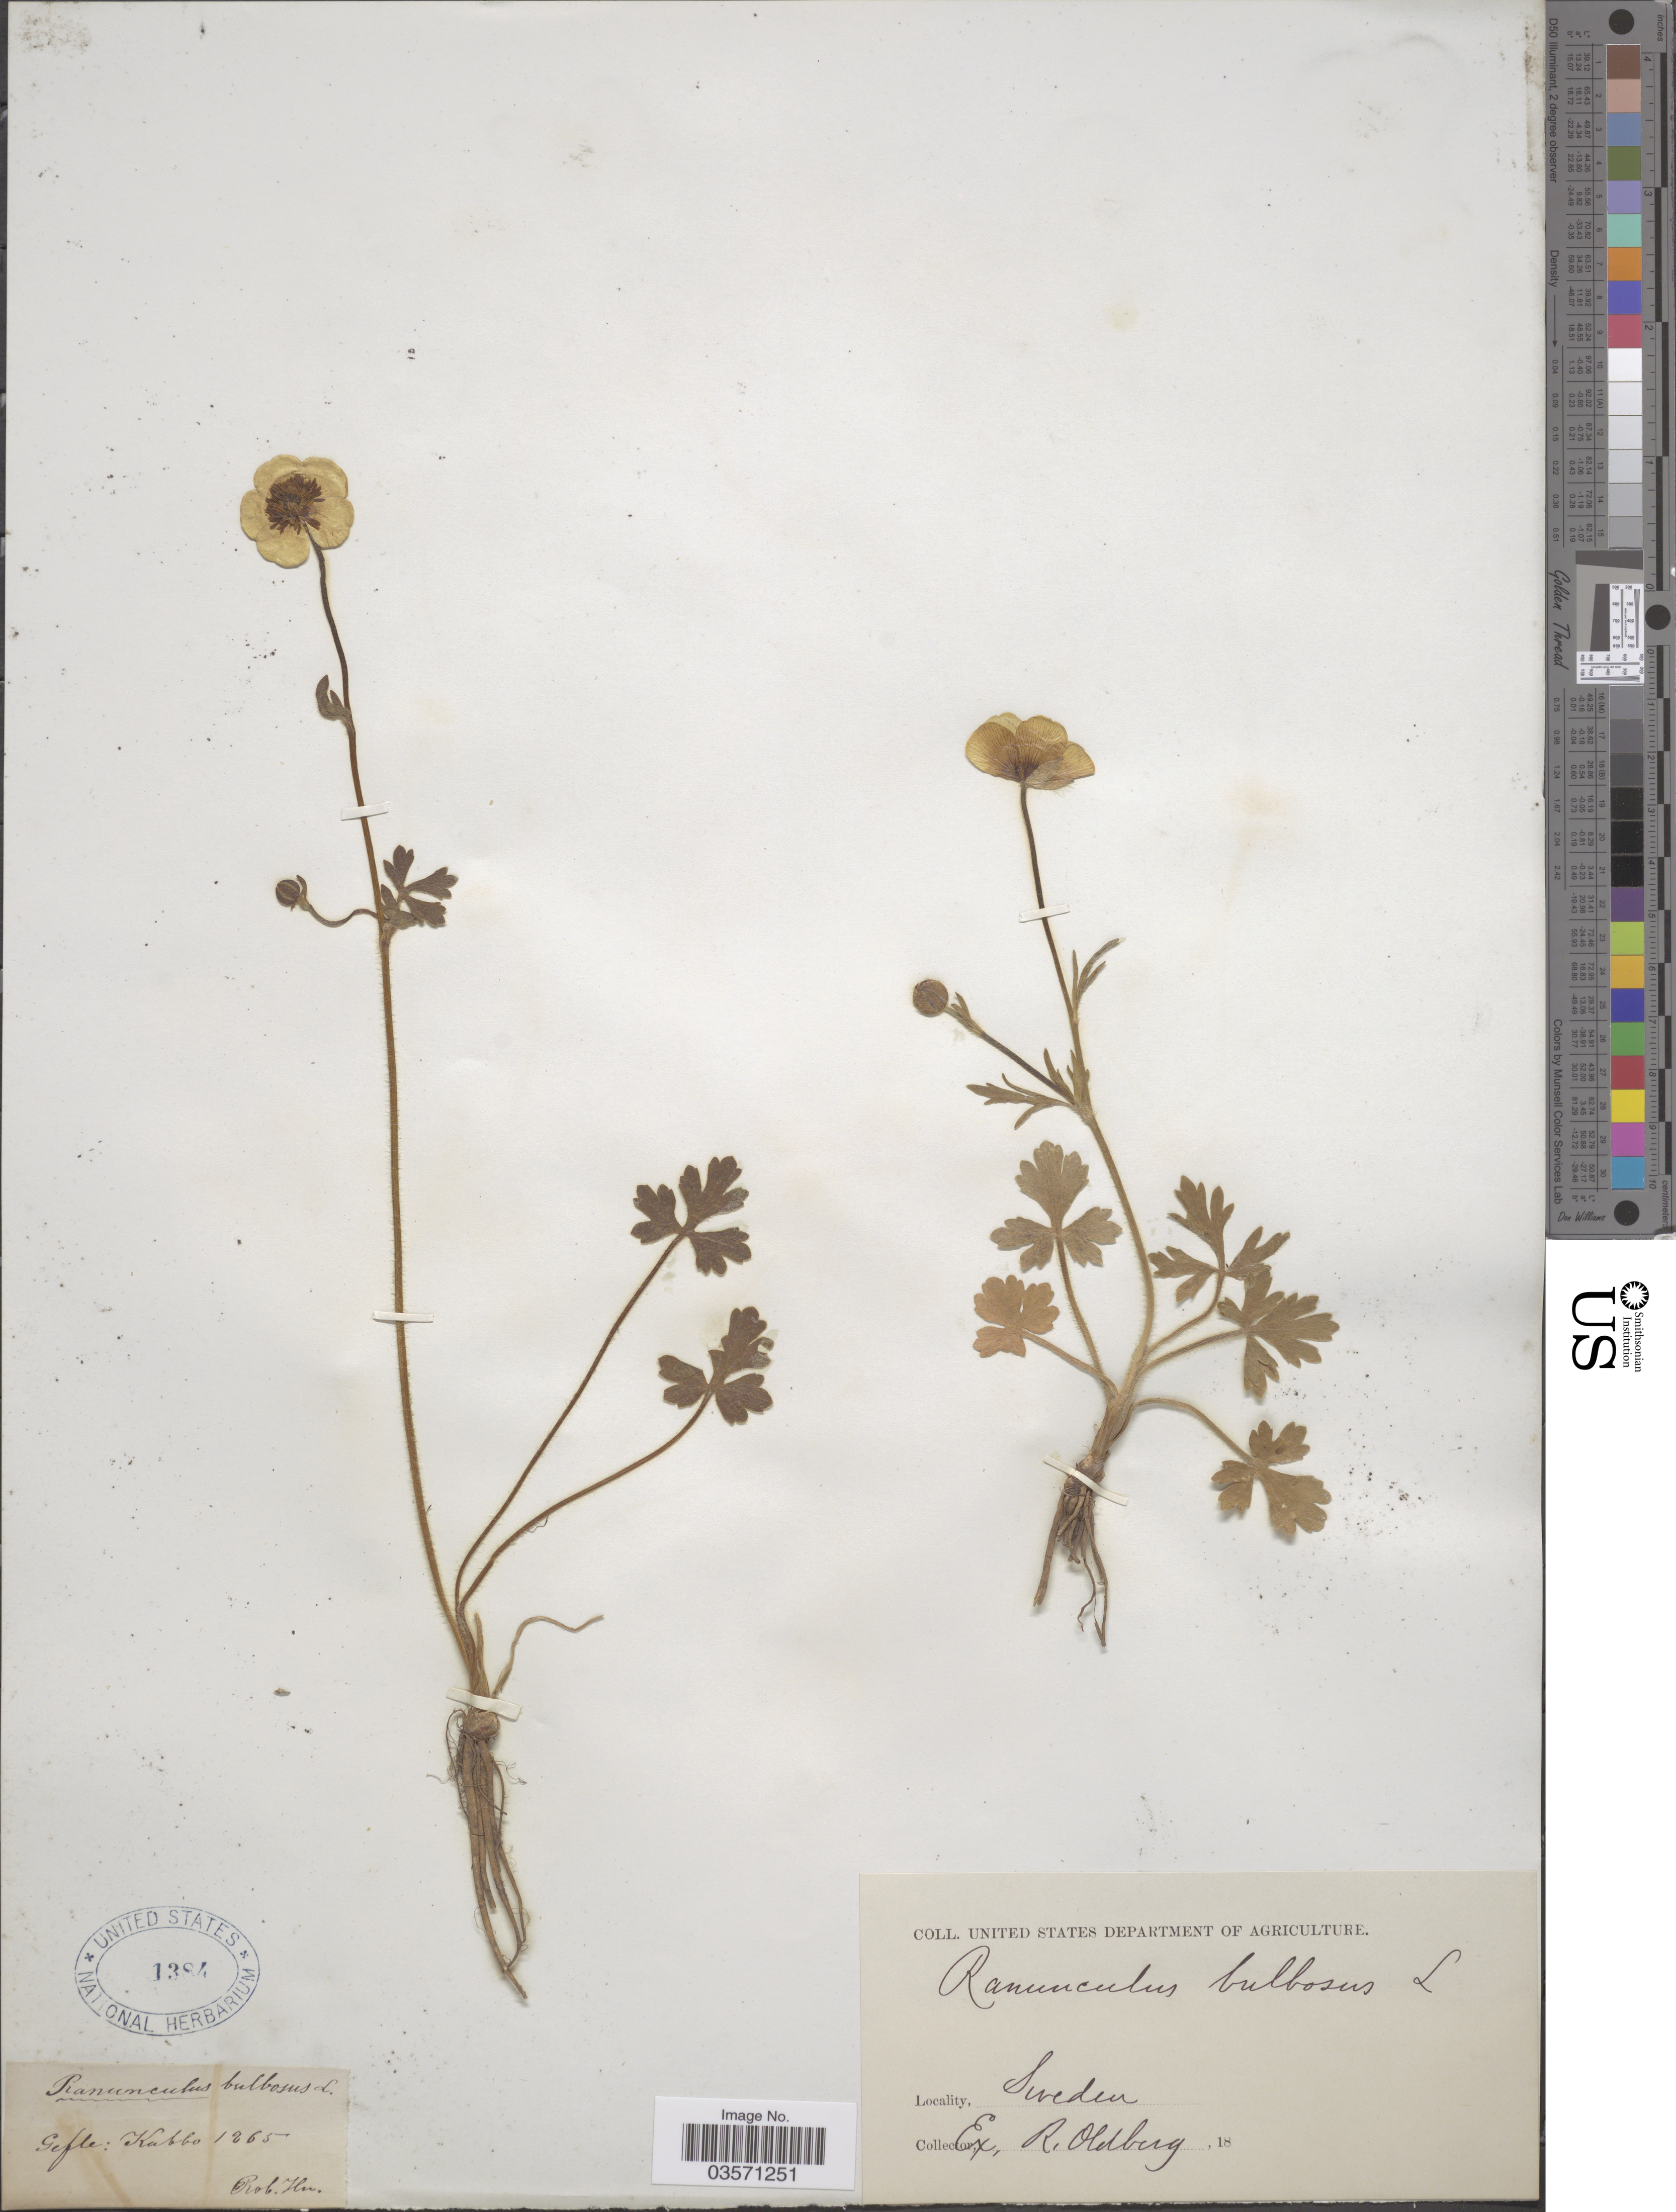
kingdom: Plantae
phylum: Tracheophyta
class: Magnoliopsida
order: Ranunculales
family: Ranunculaceae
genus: Ranunculus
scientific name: Ranunculus bulbosus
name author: L.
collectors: R. Hn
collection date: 1865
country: Sweden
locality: Gefle: Kabbo.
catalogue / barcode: US 1384